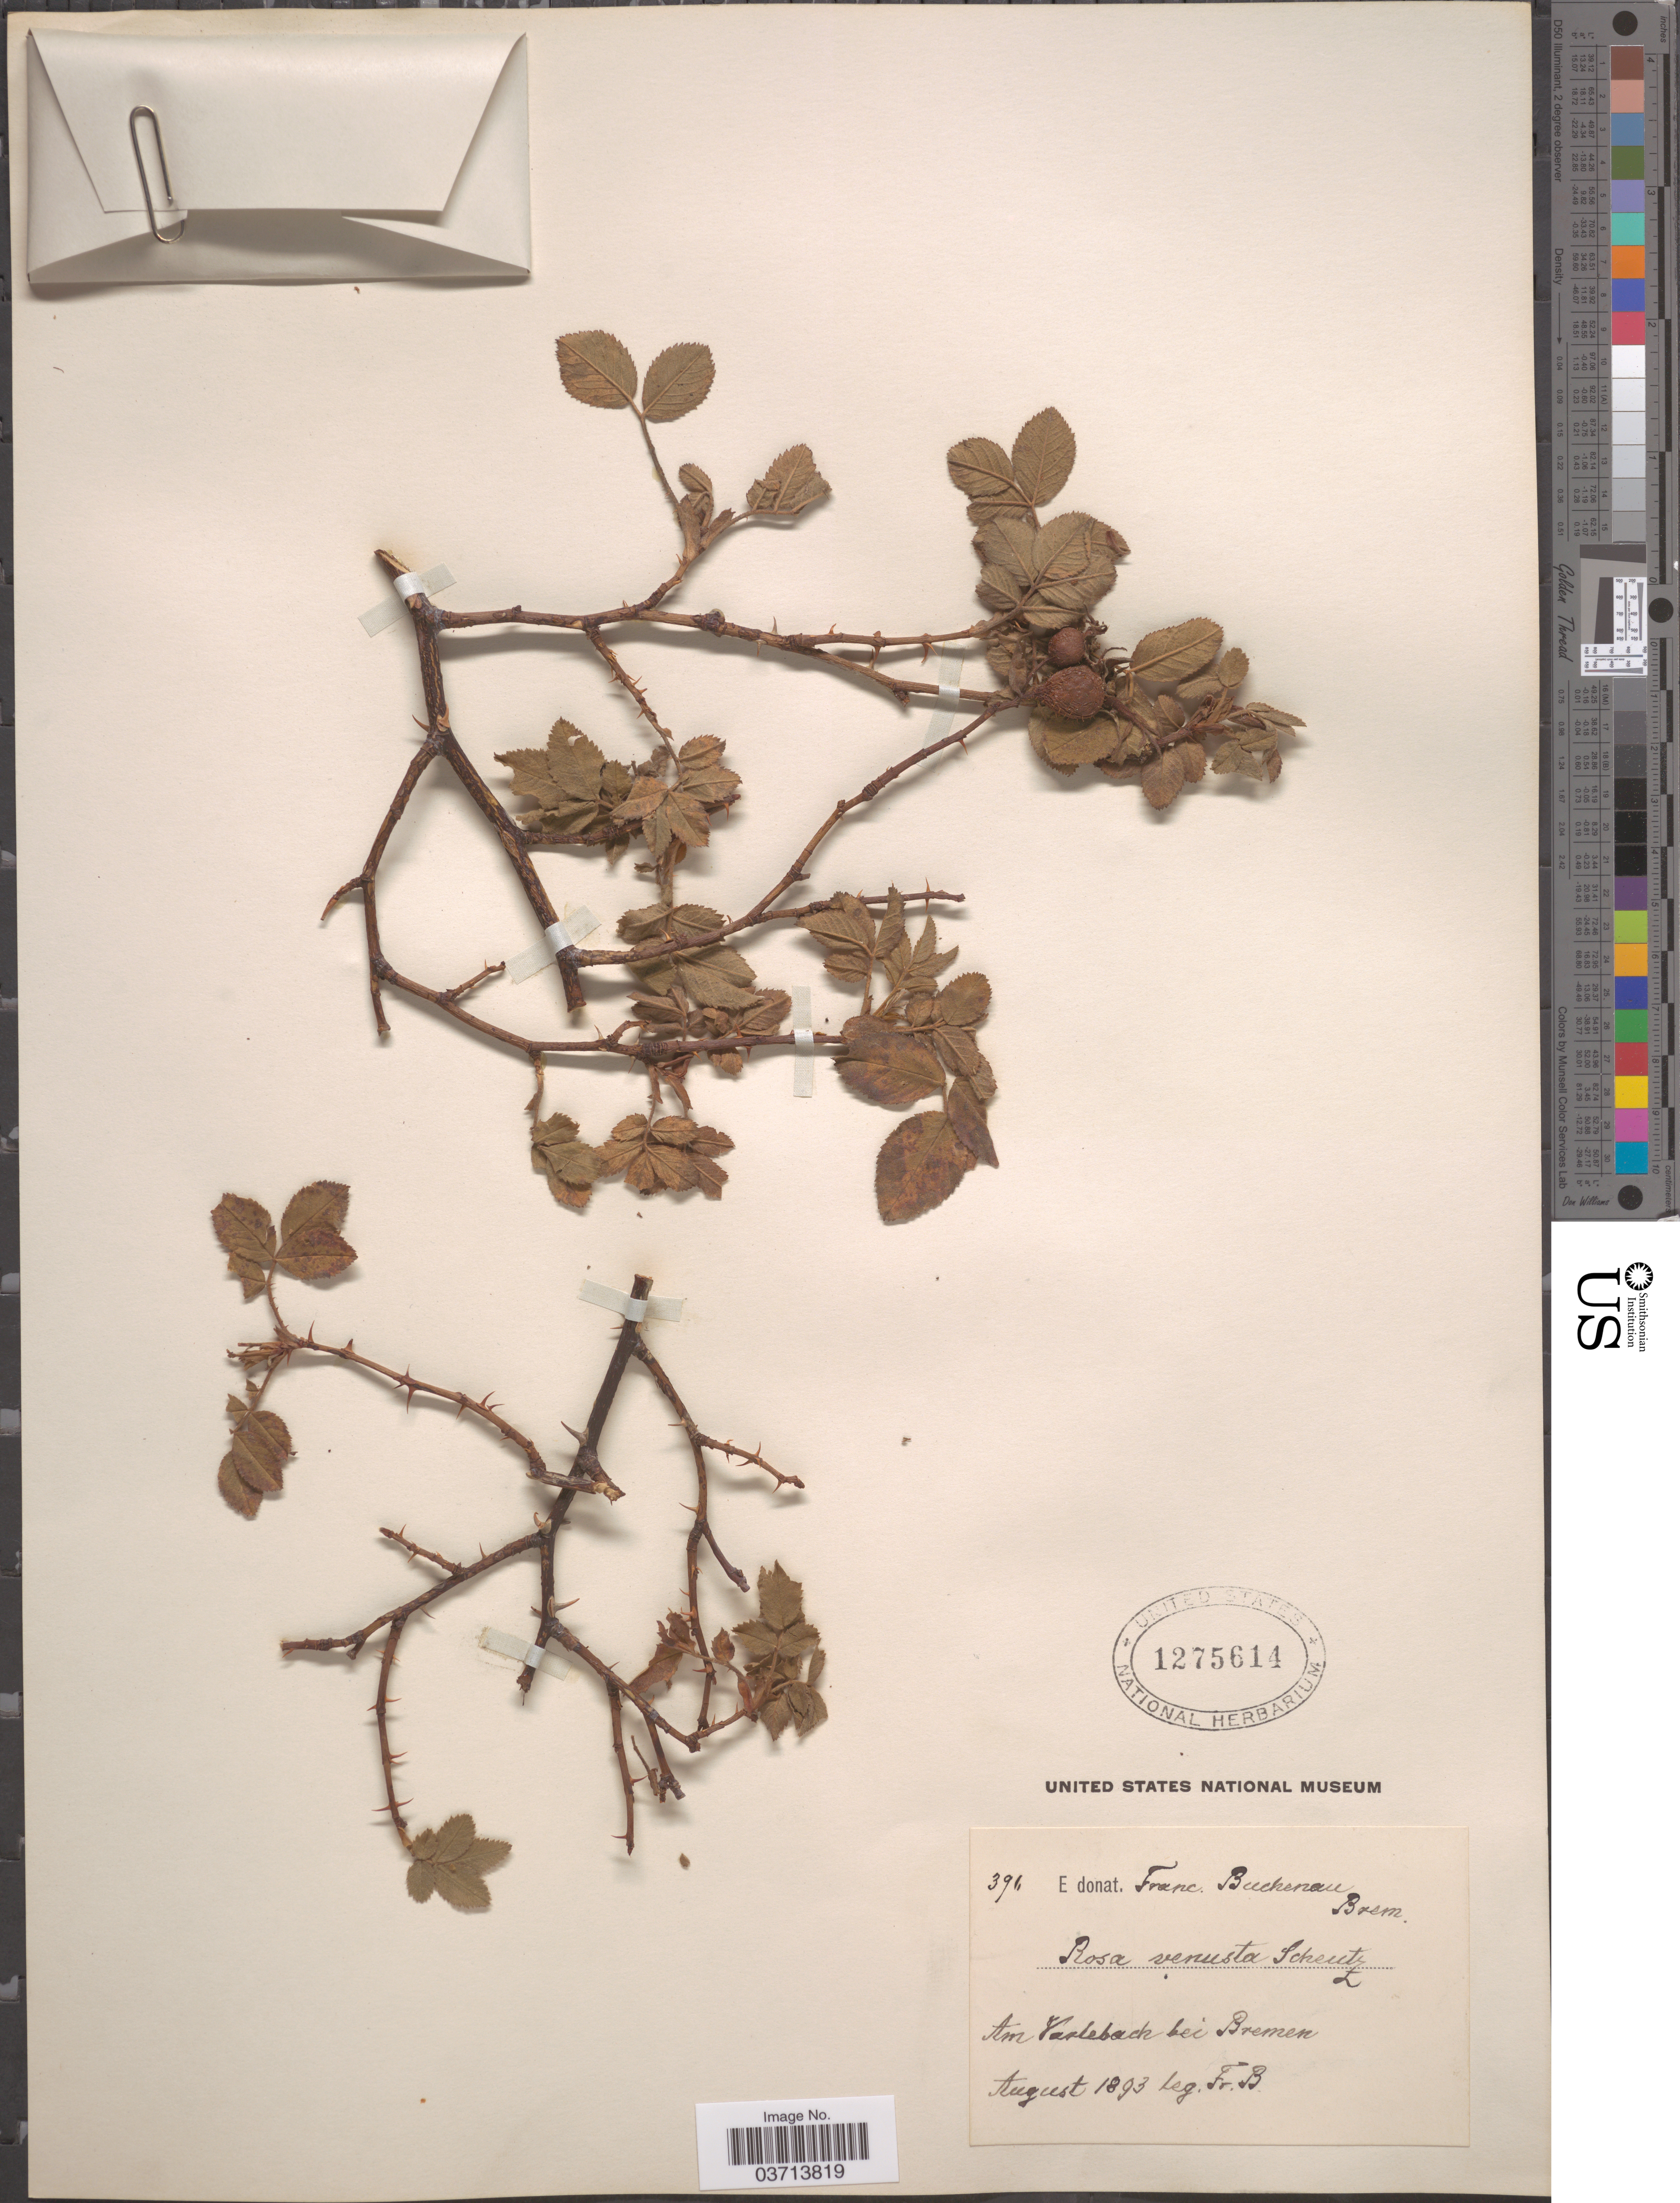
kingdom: Plantae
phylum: Tracheophyta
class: Magnoliopsida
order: Rosales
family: Rosaceae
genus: Rosa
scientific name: Rosa venusta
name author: Scheutz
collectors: F. Buckenau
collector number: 391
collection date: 1893-08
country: Germany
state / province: Bremen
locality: Am Varlebach [interpreted] bei Bremen.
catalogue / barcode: US 1275614